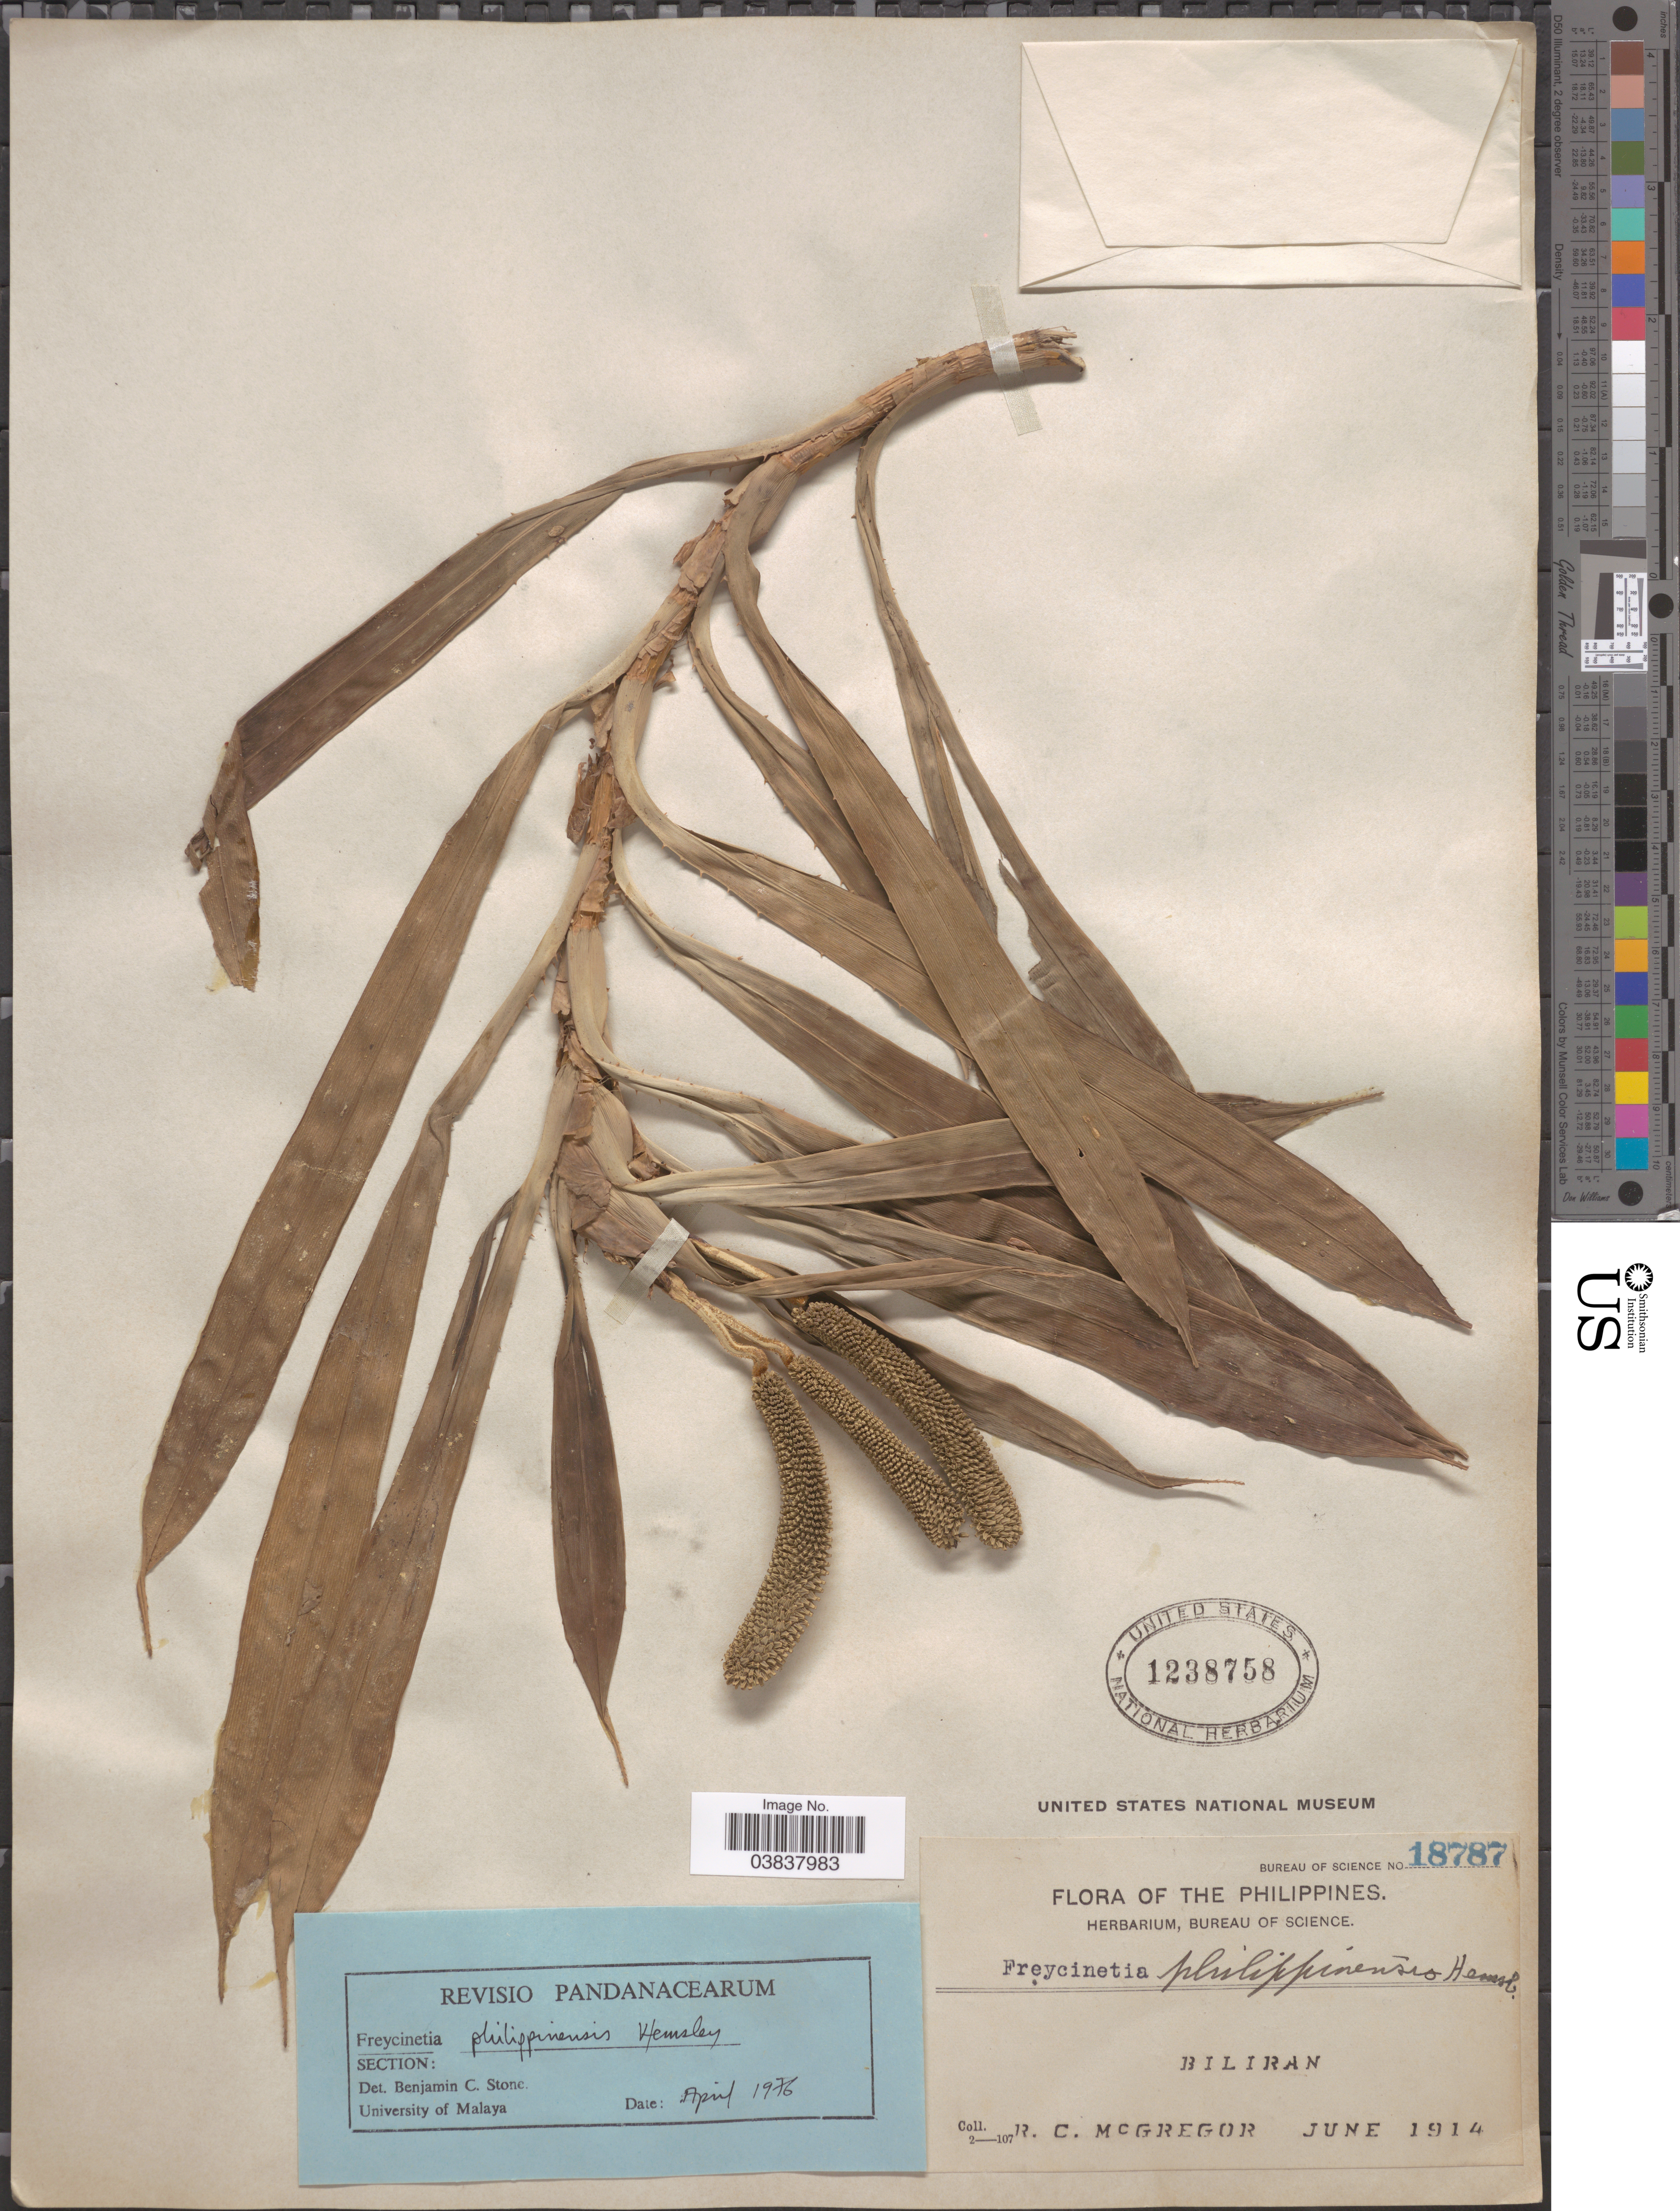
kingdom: Plantae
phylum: Tracheophyta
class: Liliopsida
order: Pandanales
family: Pandanaceae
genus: Freycinetia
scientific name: Freycinetia philippinensis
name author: Hemsl.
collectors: R. C. McGregor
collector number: Bureau of Science 18787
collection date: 1914-06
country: Philippines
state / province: Eastern Visayas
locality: Biliran.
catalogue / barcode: US 1238758